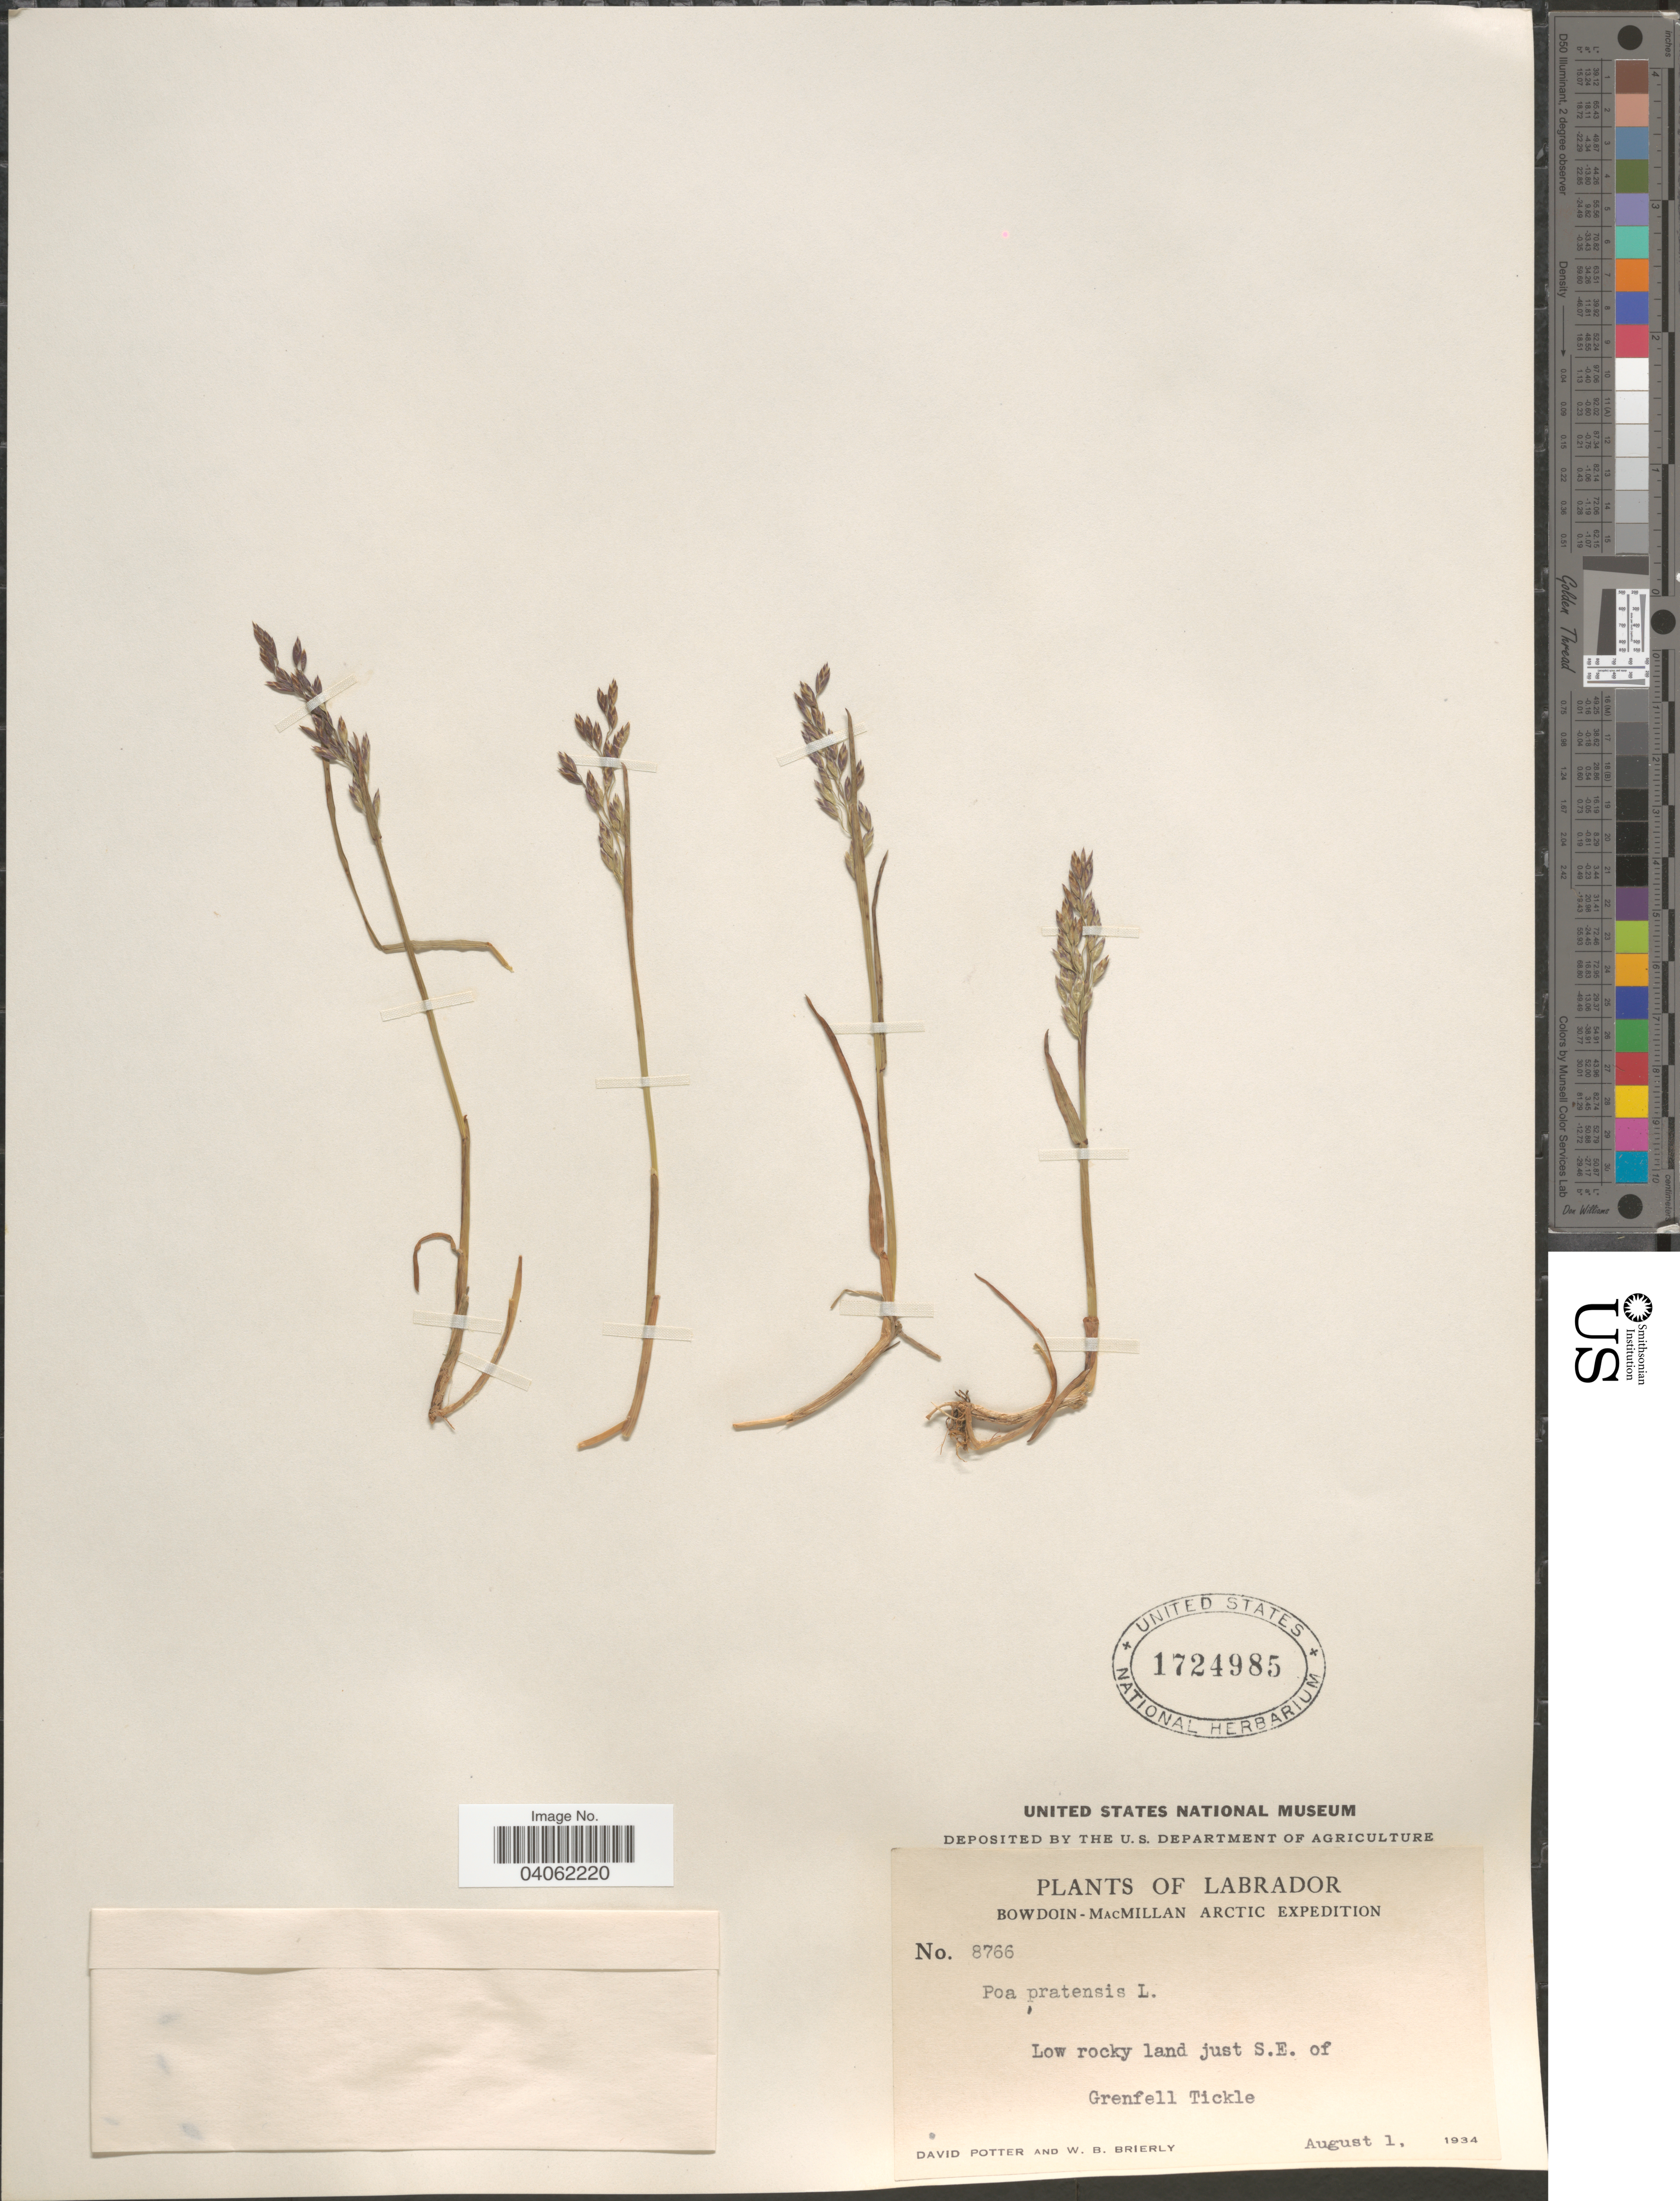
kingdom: Plantae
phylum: Tracheophyta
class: Liliopsida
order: Poales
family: Poaceae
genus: Poa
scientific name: Poa pratensis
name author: L.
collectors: D. Potter & W. Brierly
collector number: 8766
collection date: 1934-08-01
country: Canada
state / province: Newfoundland and Labrador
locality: Labrador. Just S.E. of Grenfell Tickle.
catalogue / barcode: US 1724985